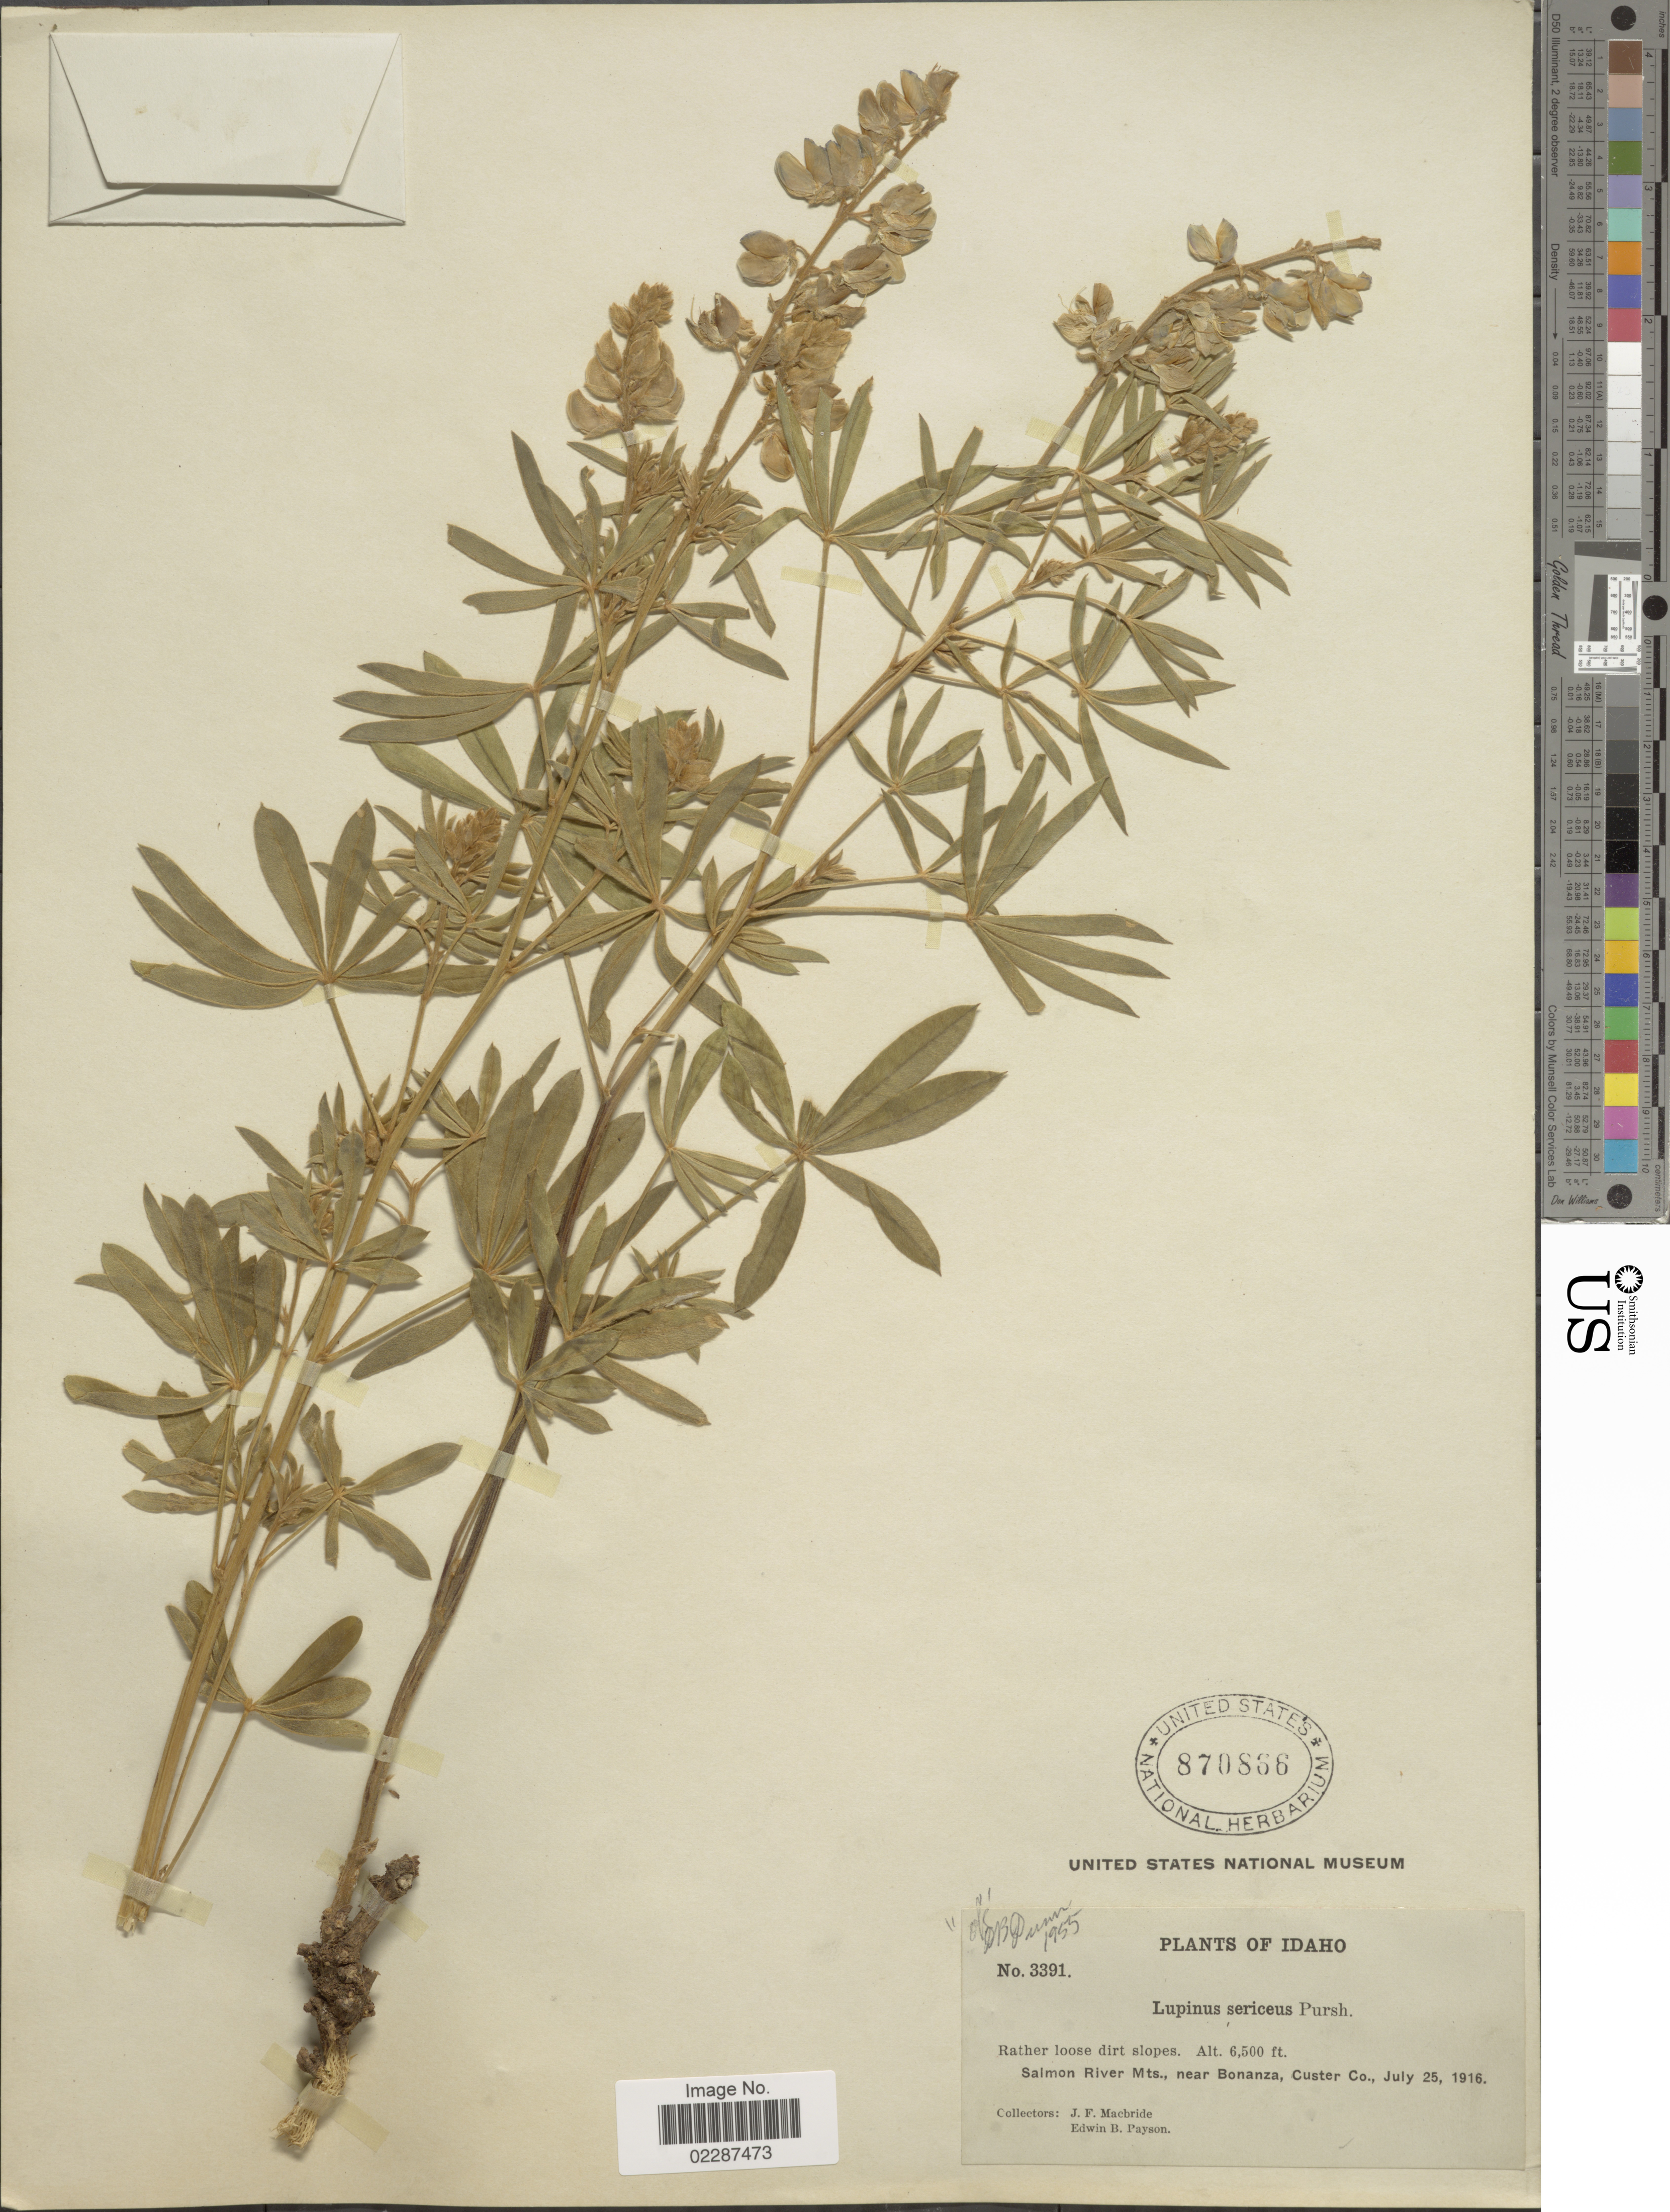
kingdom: Plantae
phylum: Tracheophyta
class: Magnoliopsida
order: Fabales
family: Fabaceae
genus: Lupinus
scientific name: Lupinus sericeus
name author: Pursh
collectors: J. F. Macbride & E. B. Payson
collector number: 3391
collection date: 1916-07-25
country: United States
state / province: Idaho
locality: Salmon River Mts., near Bonanza, Custer Co.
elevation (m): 1981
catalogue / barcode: US 870866